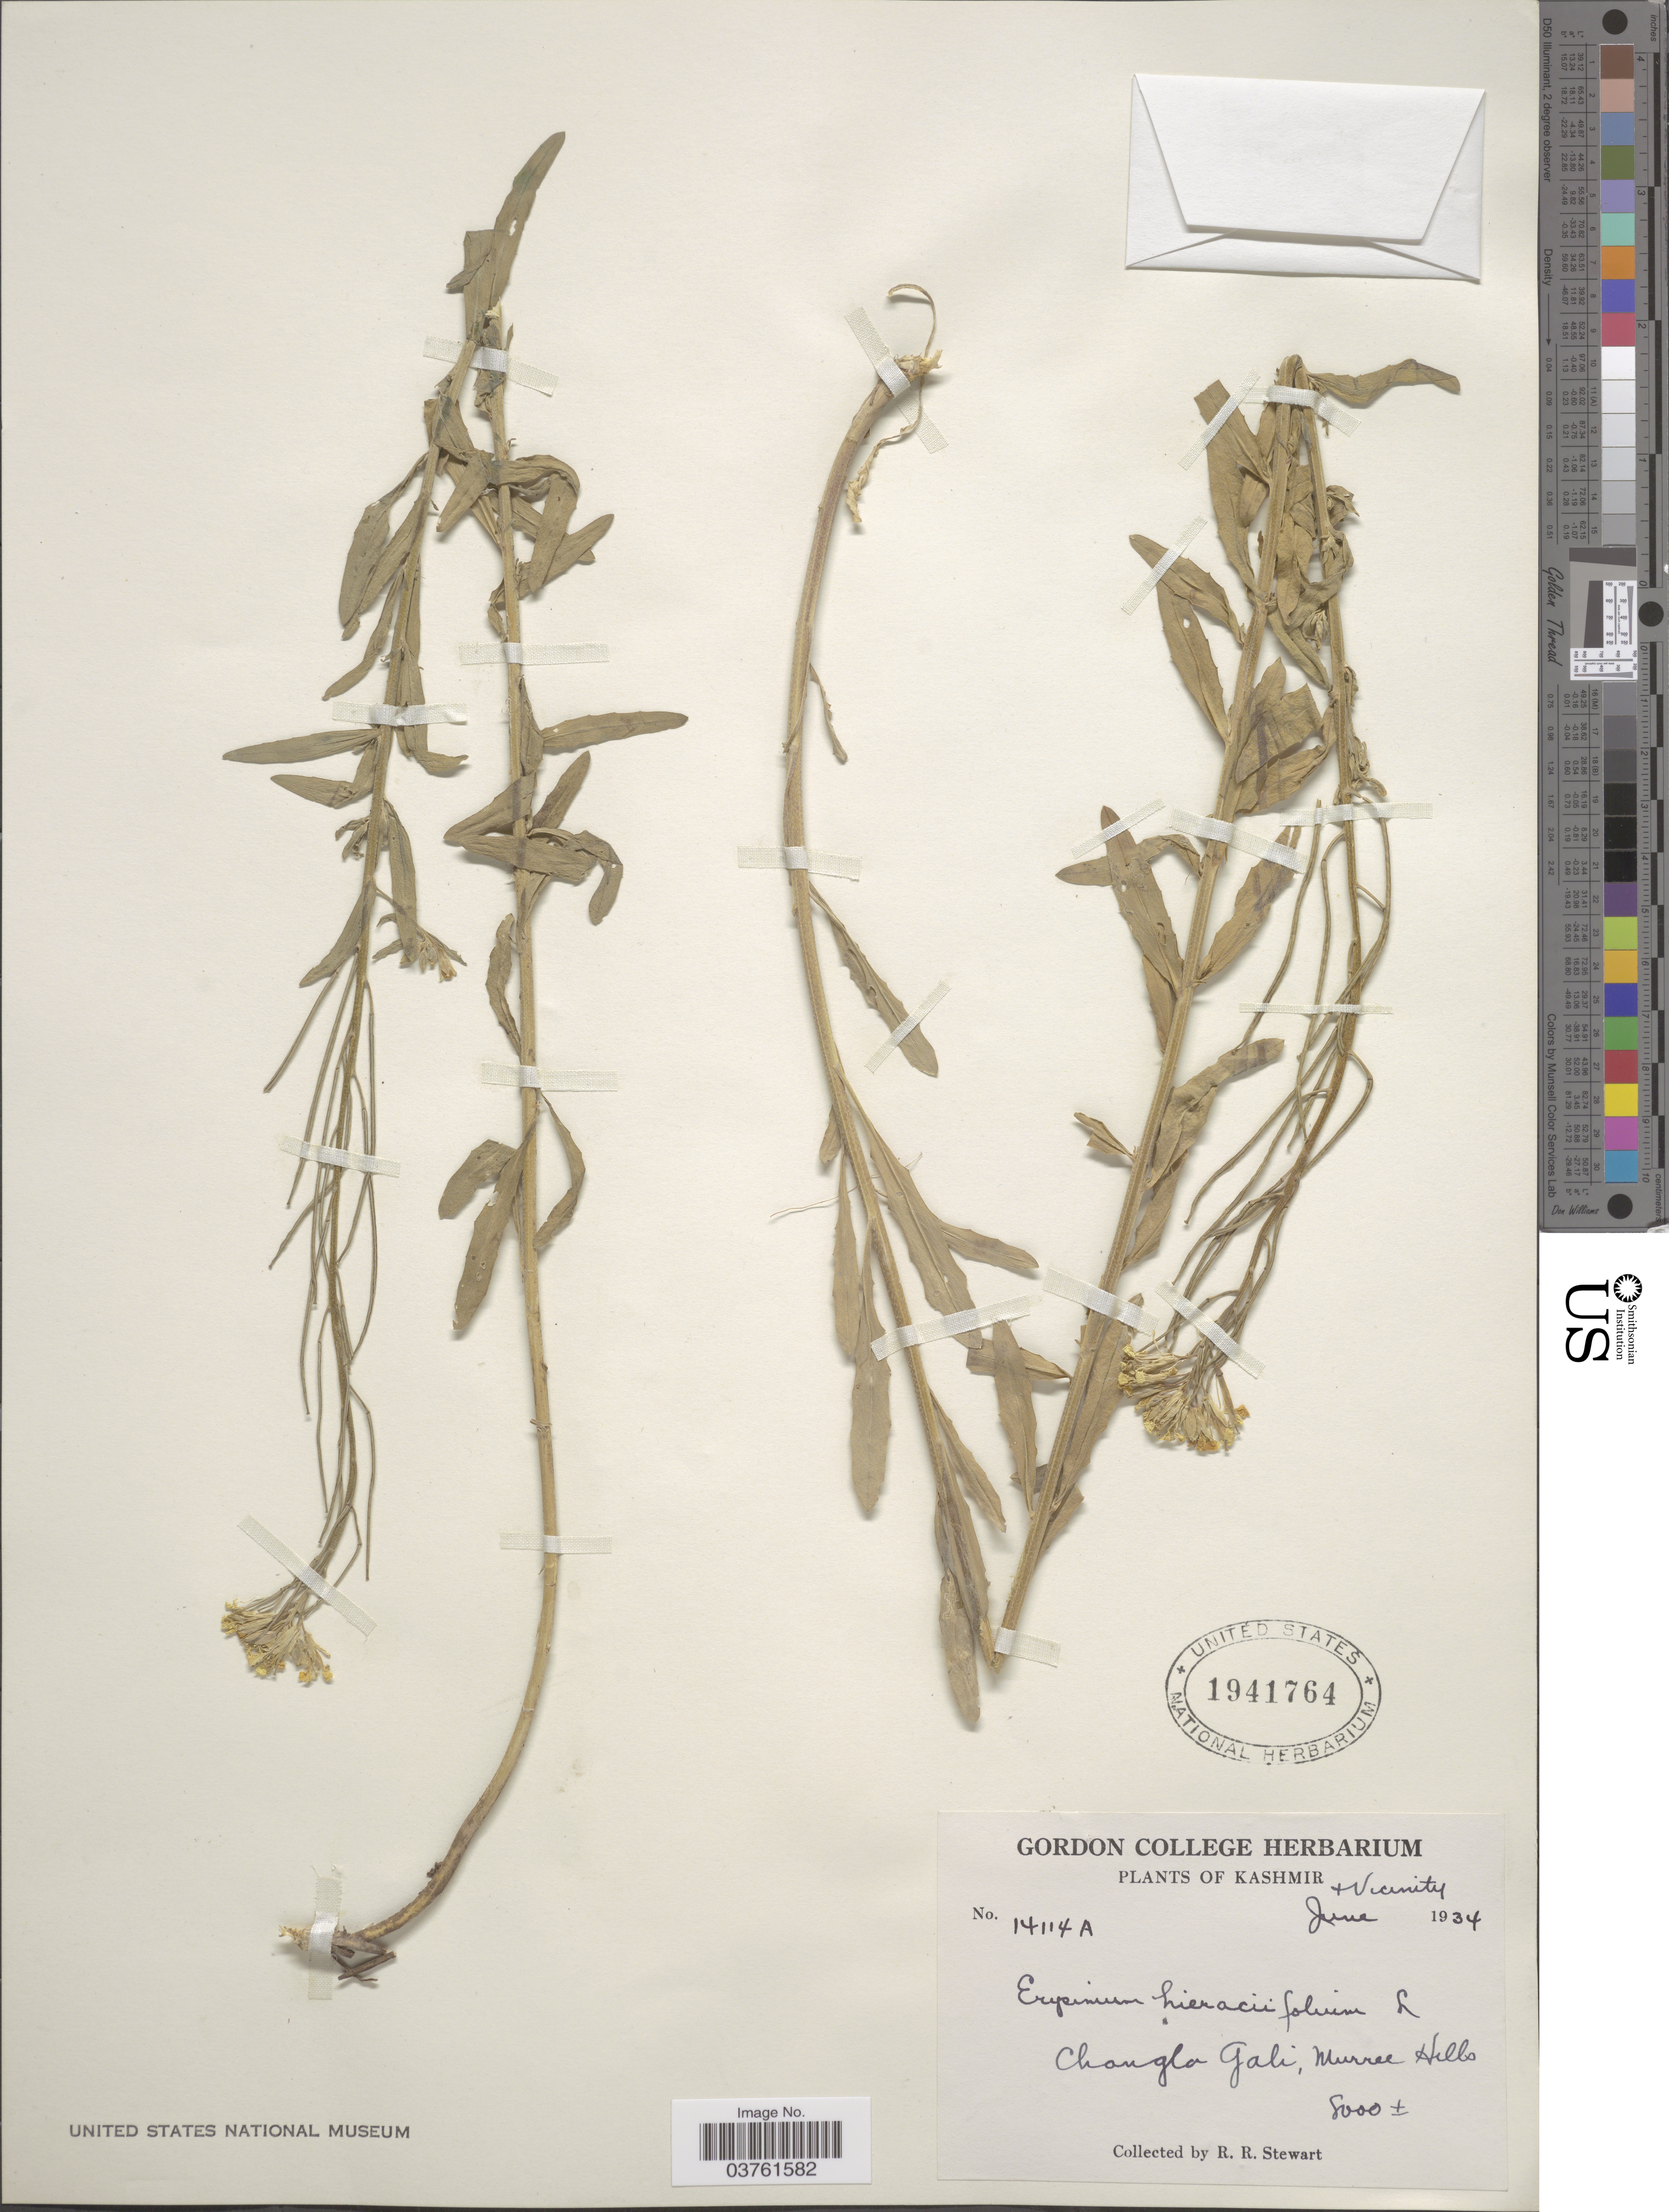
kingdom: Plantae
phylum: Tracheophyta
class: Magnoliopsida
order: Brassicales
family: Brassicaceae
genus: Erysimum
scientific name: Erysimum hieraciifolium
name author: L.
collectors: R. Stewart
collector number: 14114A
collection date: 1934-06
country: Pakistan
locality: Kashmir. Changla Gali, Murree Hills.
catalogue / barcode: US 1941764